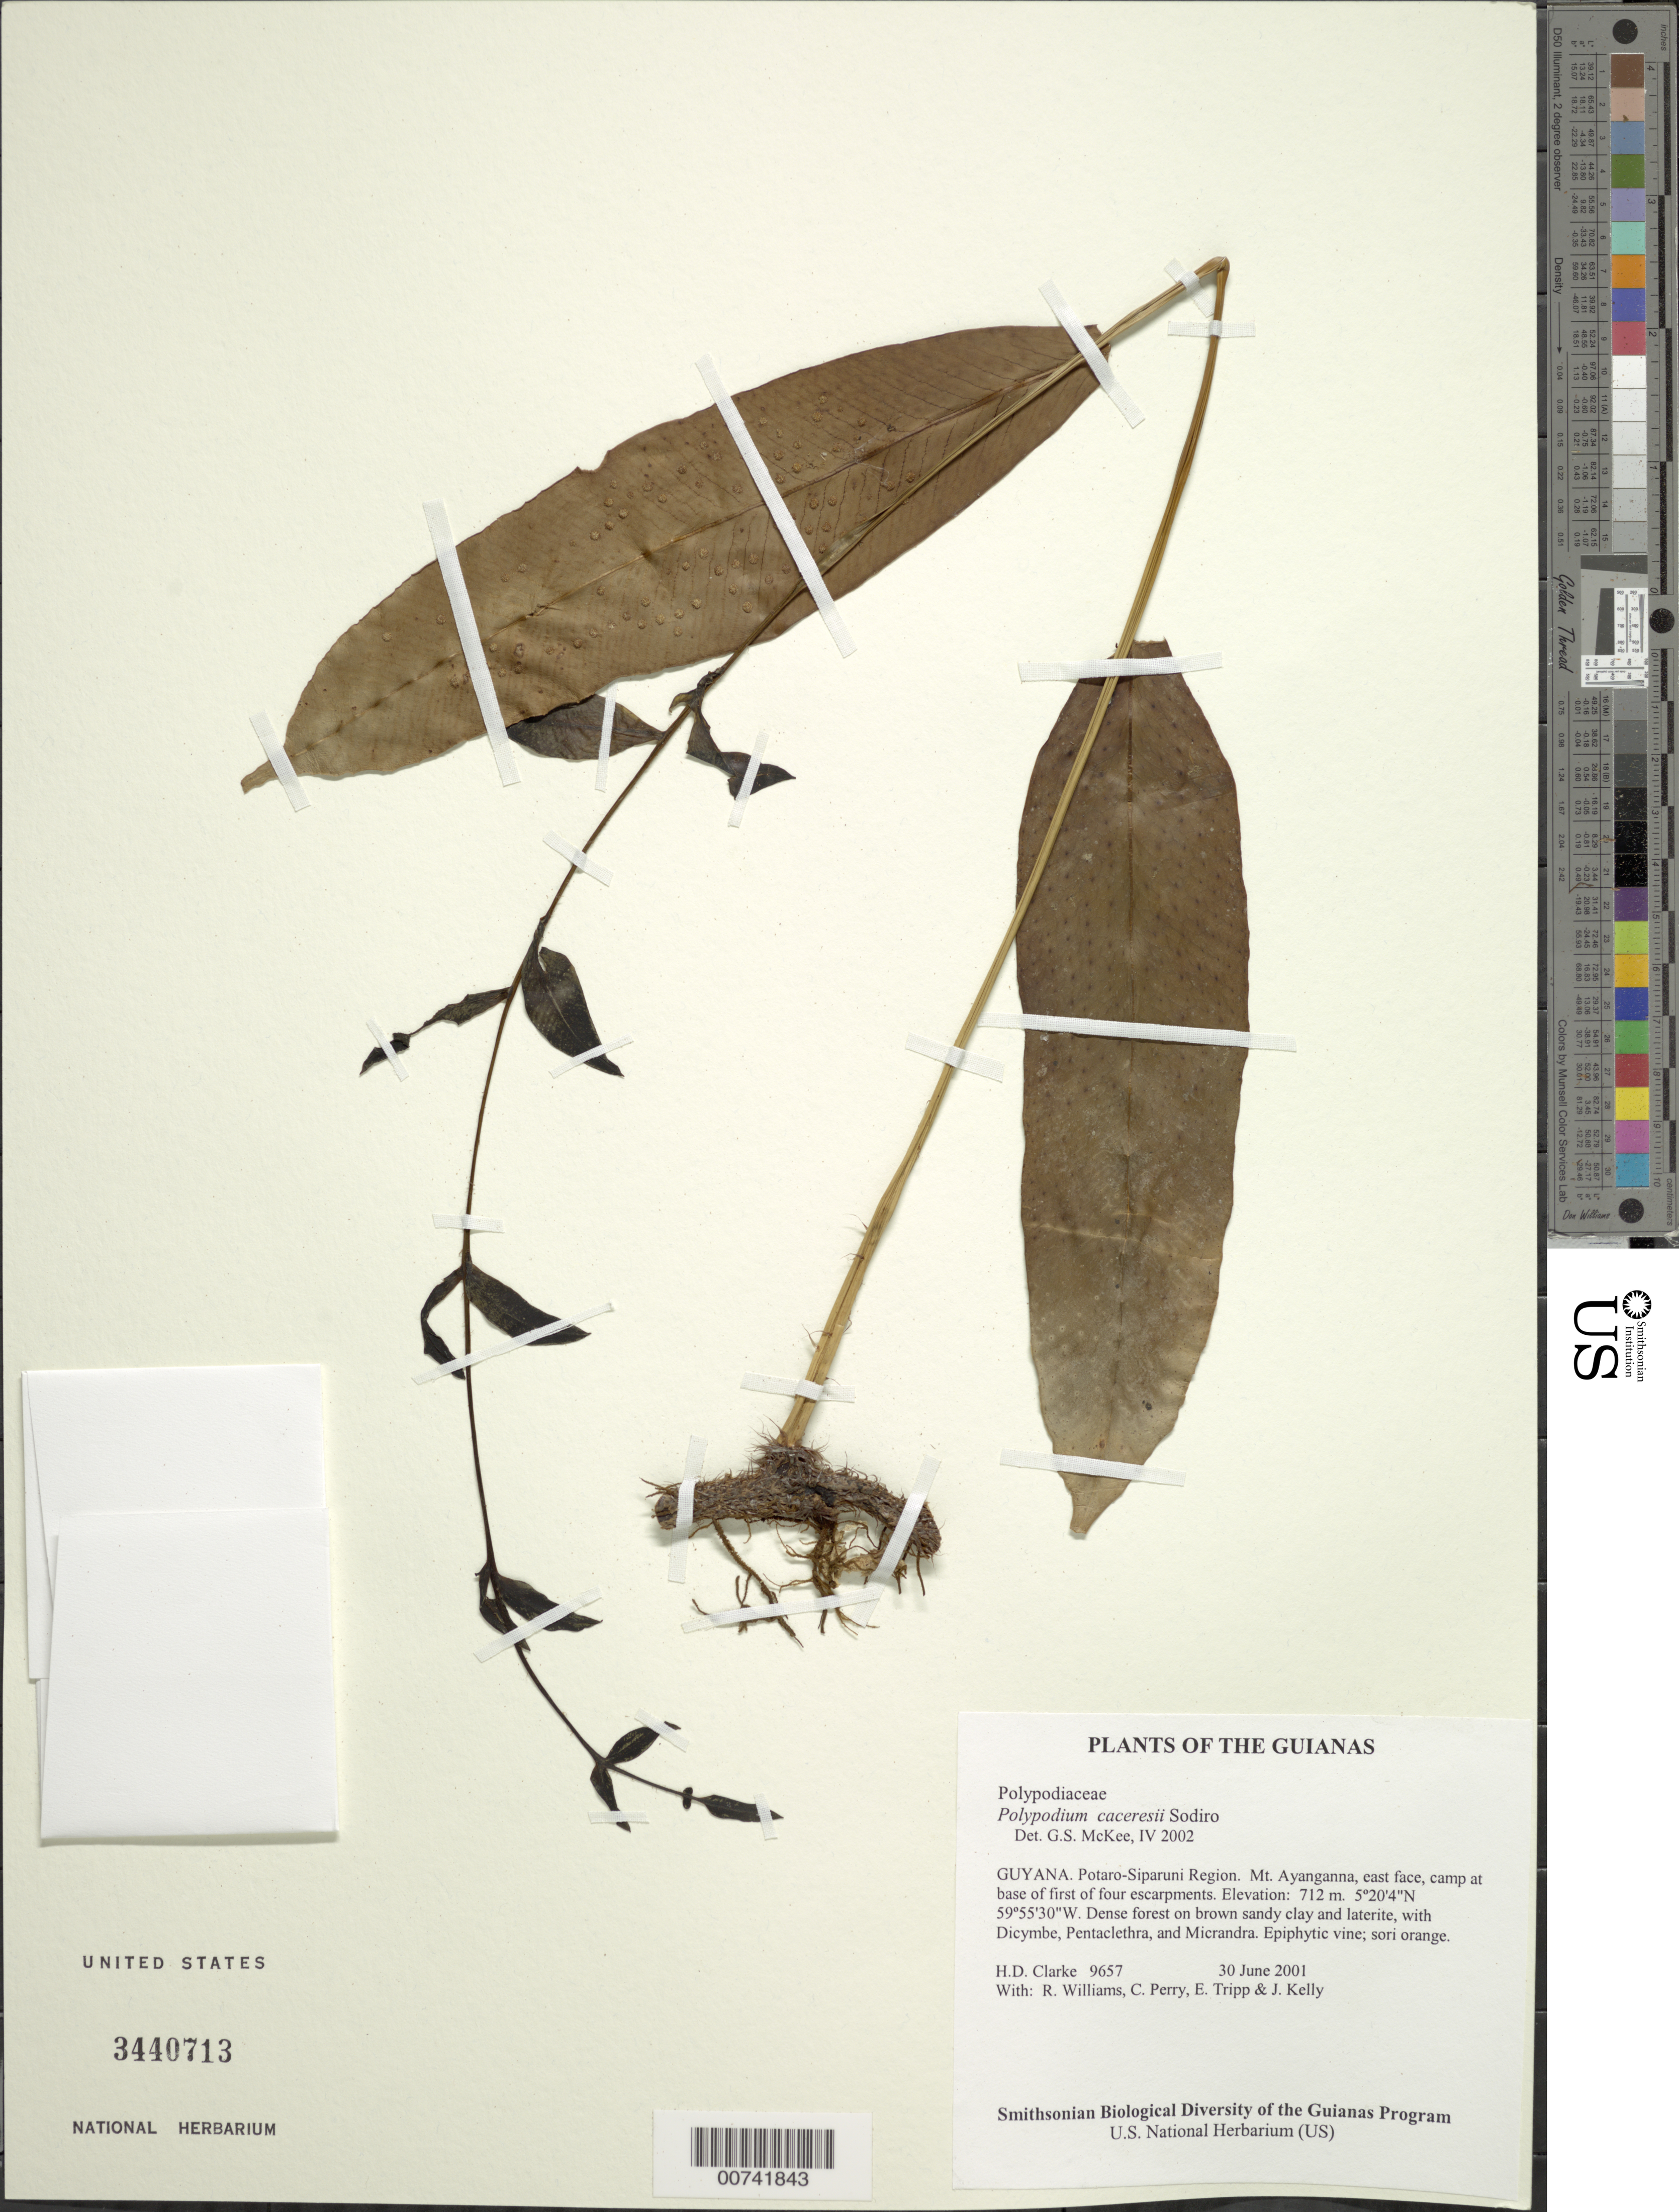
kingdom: Plantae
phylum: Tracheophyta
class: Polypodiopsida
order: Polypodiales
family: Polypodiaceae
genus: Serpocaulon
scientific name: Serpocaulon caceresii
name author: A.R. Sm.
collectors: H. D. Clarke, R. Williams, C. Perry, E. Tripp & J. Kelly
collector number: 9657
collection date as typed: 30 June 2001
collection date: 2001-06-30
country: Guyana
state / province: Potaro-Siparuni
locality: Mt. Ayanganna, east face, camp at base of first of four escarpments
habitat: Dense forest on brown sandy clay and laterite, with Dicymbe, Pentaclethra, and Micrandra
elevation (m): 712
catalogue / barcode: US 3440713